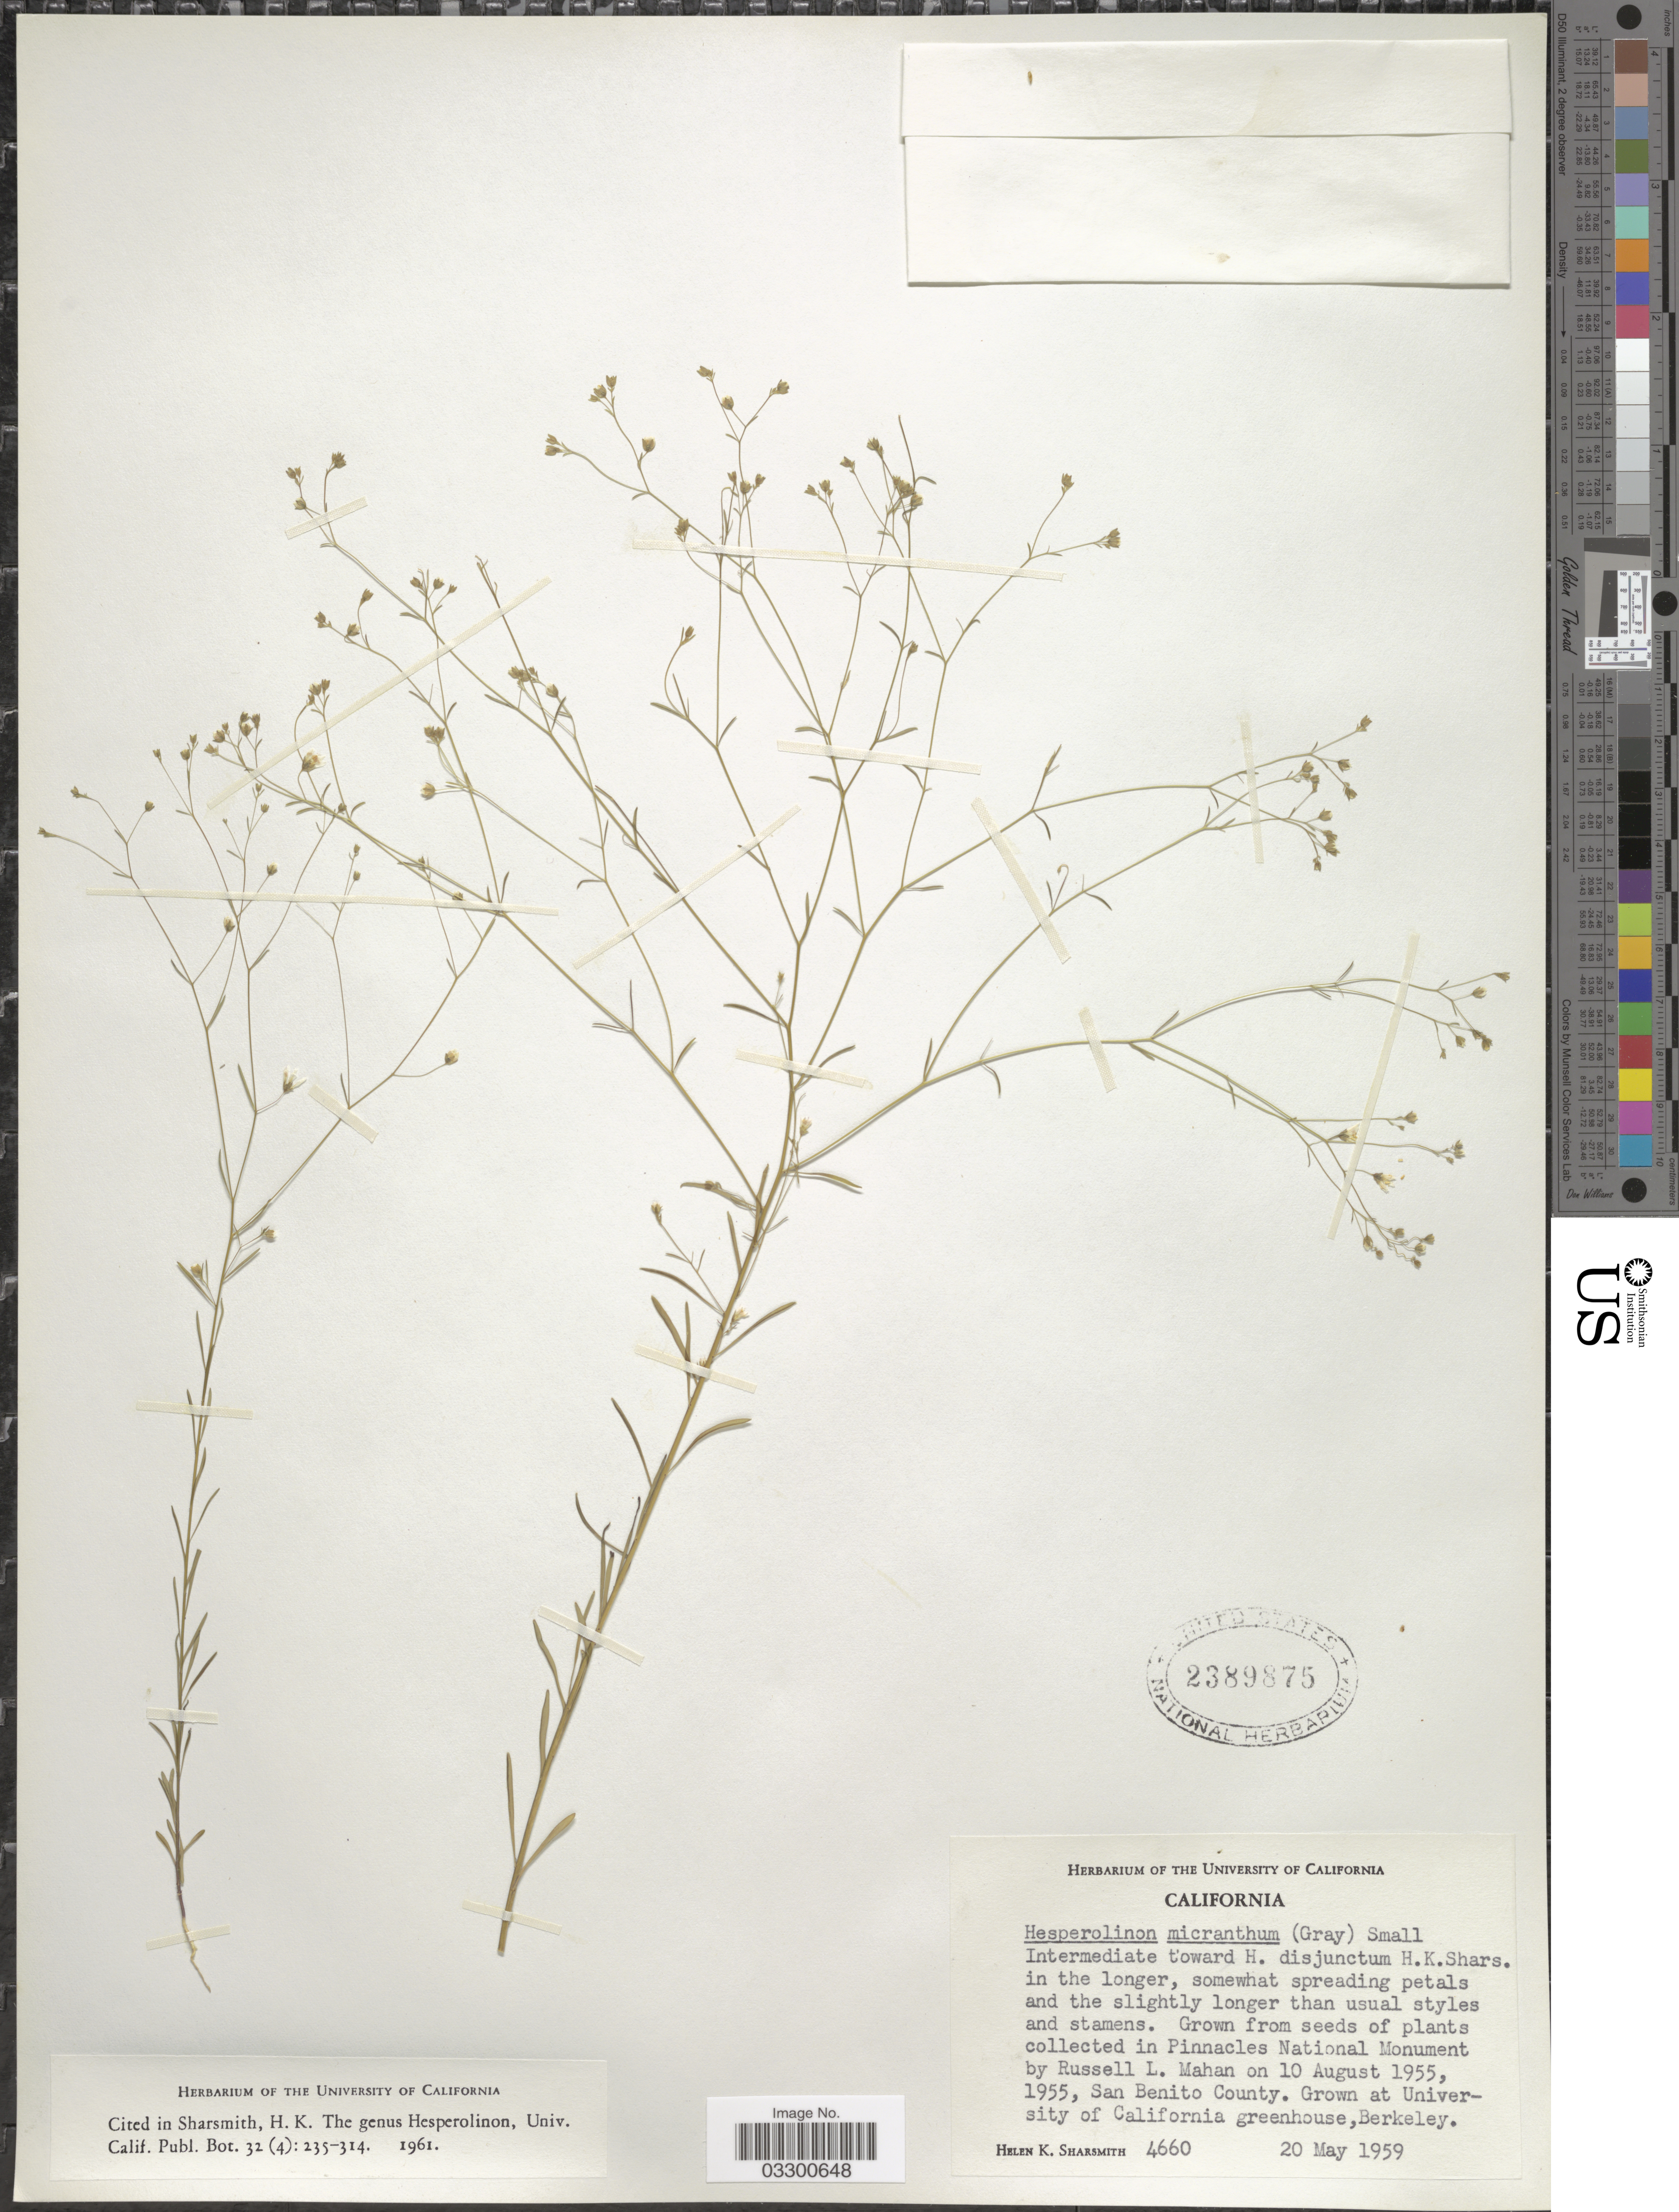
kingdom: Plantae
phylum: Tracheophyta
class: Magnoliopsida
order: Malpighiales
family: Linaceae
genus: Linum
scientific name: Linum micranthum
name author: A. Gray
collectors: H. Sharsmith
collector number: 4660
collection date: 1959-05-20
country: United States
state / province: California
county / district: Alameda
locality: University of California greenhouse, Berkeley.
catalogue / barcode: US 2389875